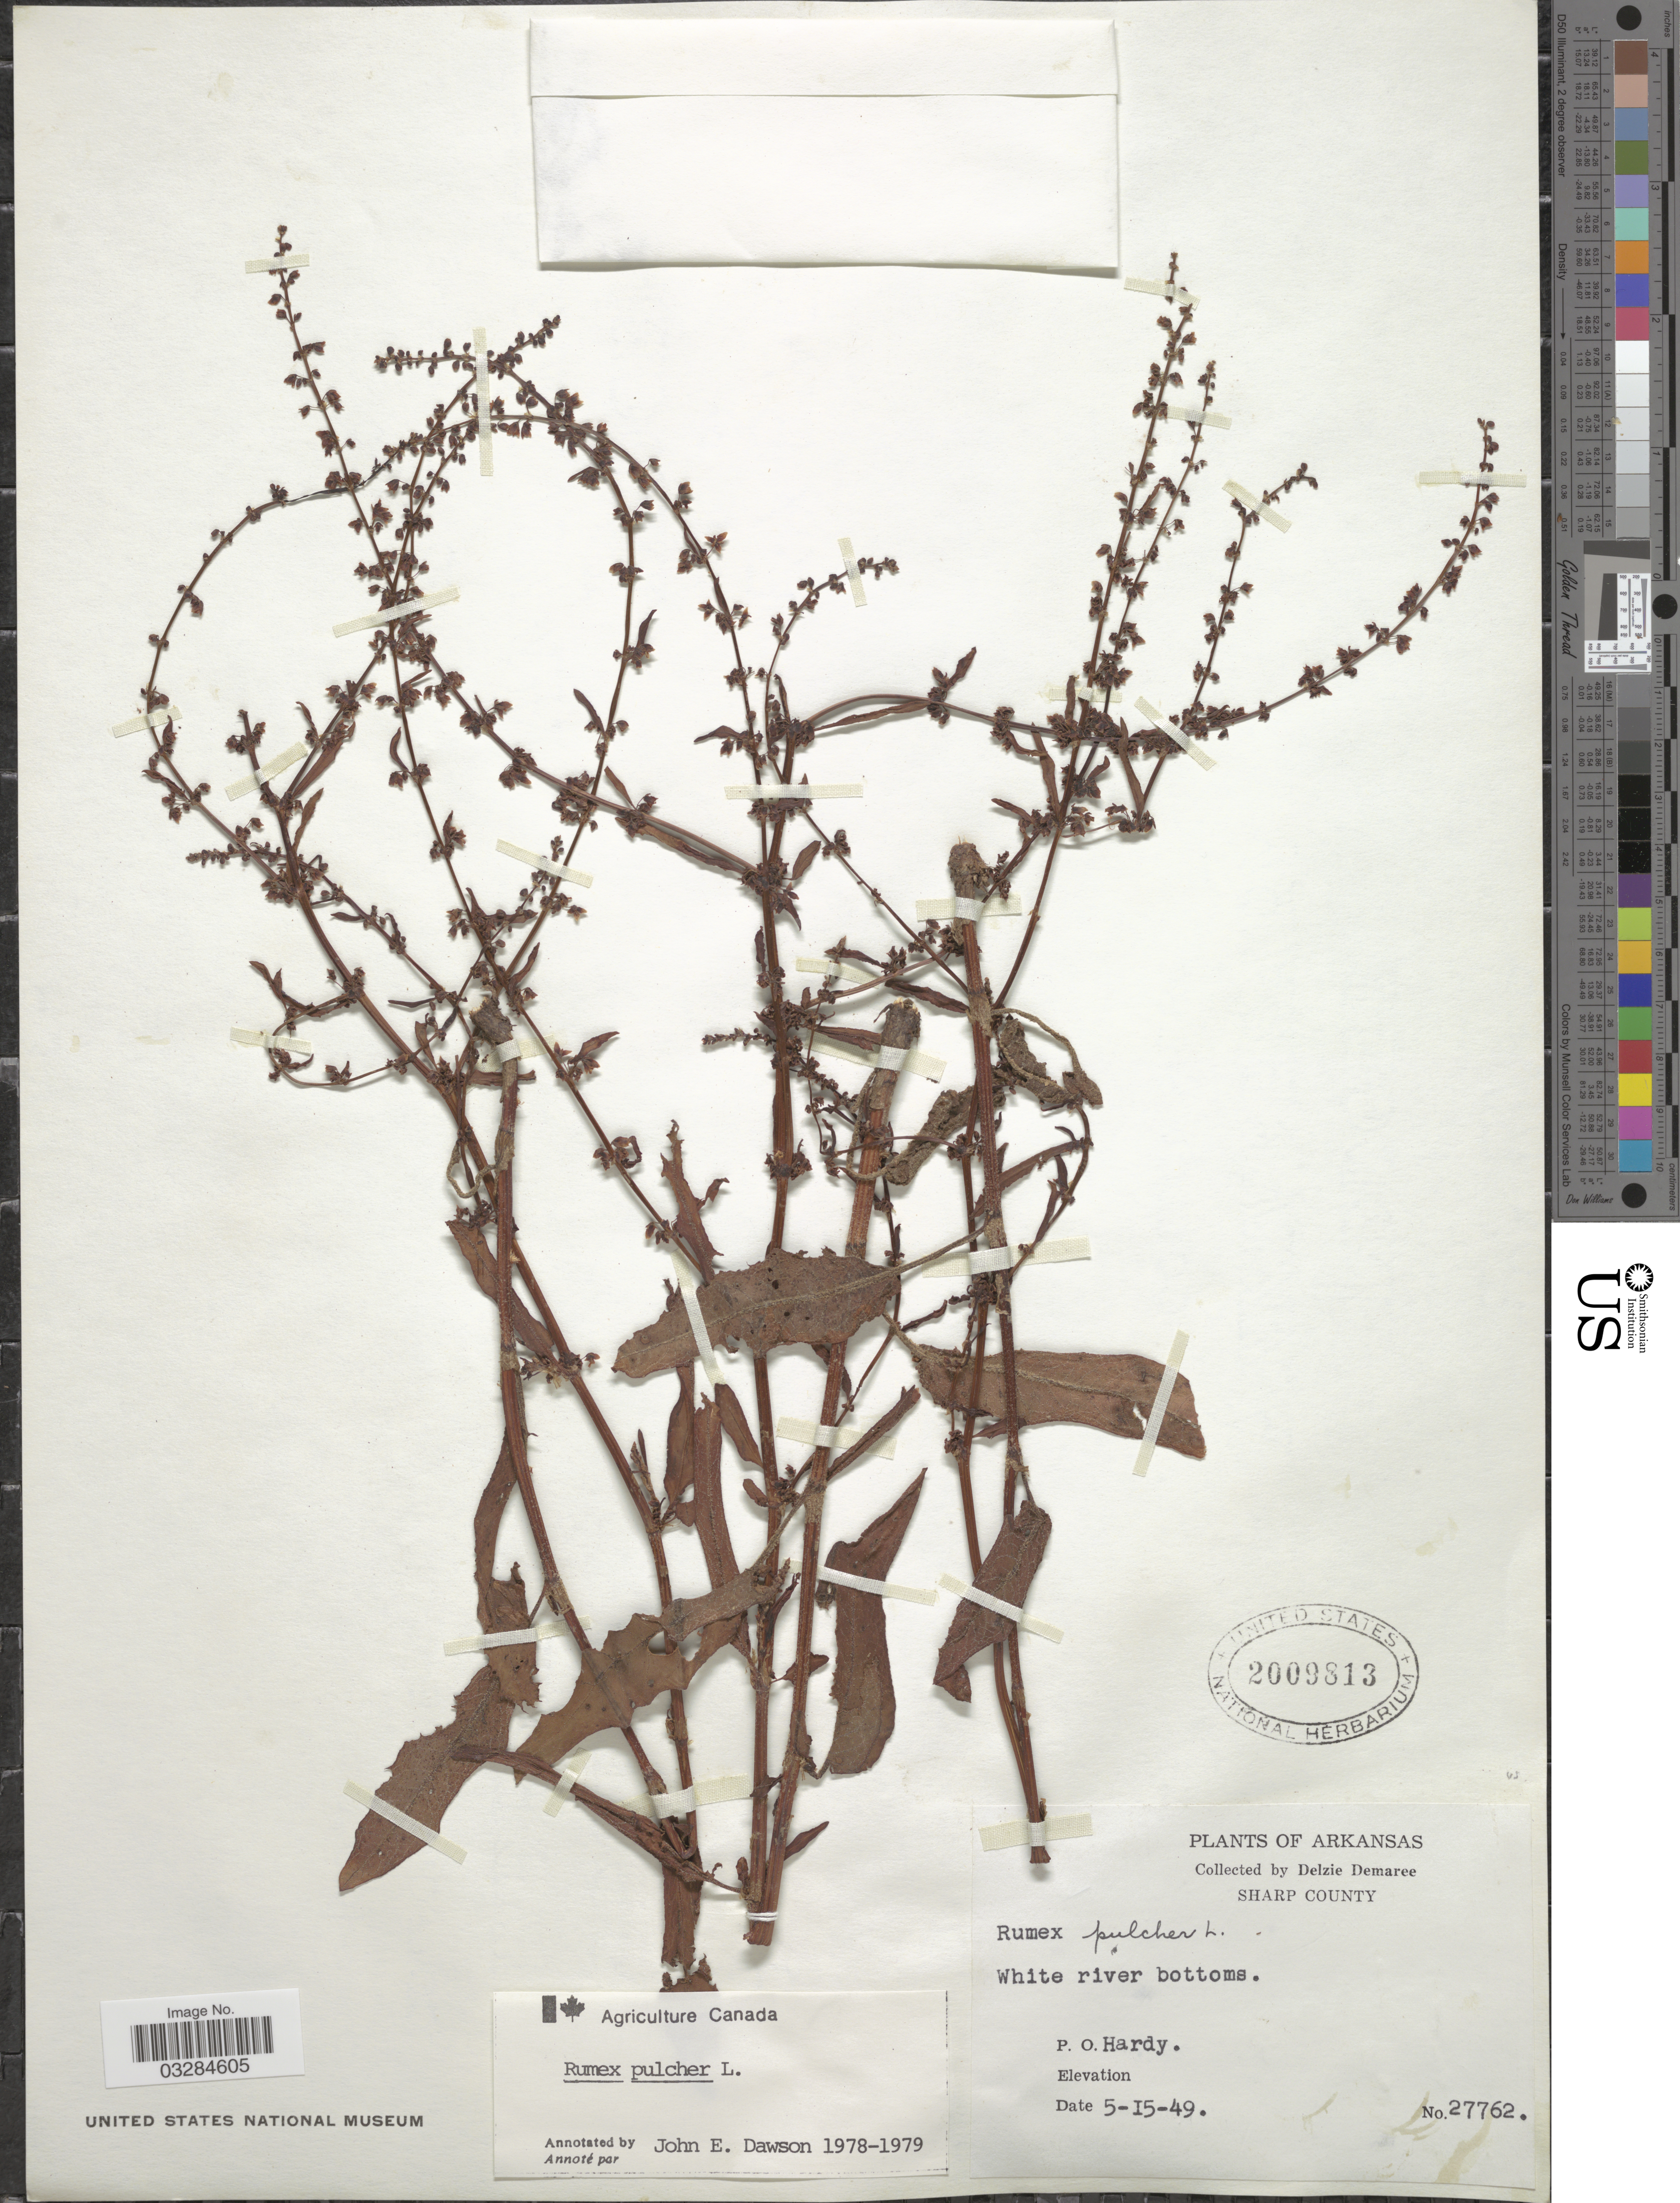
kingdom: Plantae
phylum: Tracheophyta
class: Magnoliopsida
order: Caryophyllales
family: Polygonaceae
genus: Rumex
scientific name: Rumex pulcher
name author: L.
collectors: D. Demaree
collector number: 27762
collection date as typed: Transcribed d/m/y: 15/5/49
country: United States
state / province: Arkansas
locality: Sharp County, White river bottoms. P. O. Hardy.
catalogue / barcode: US 2009813